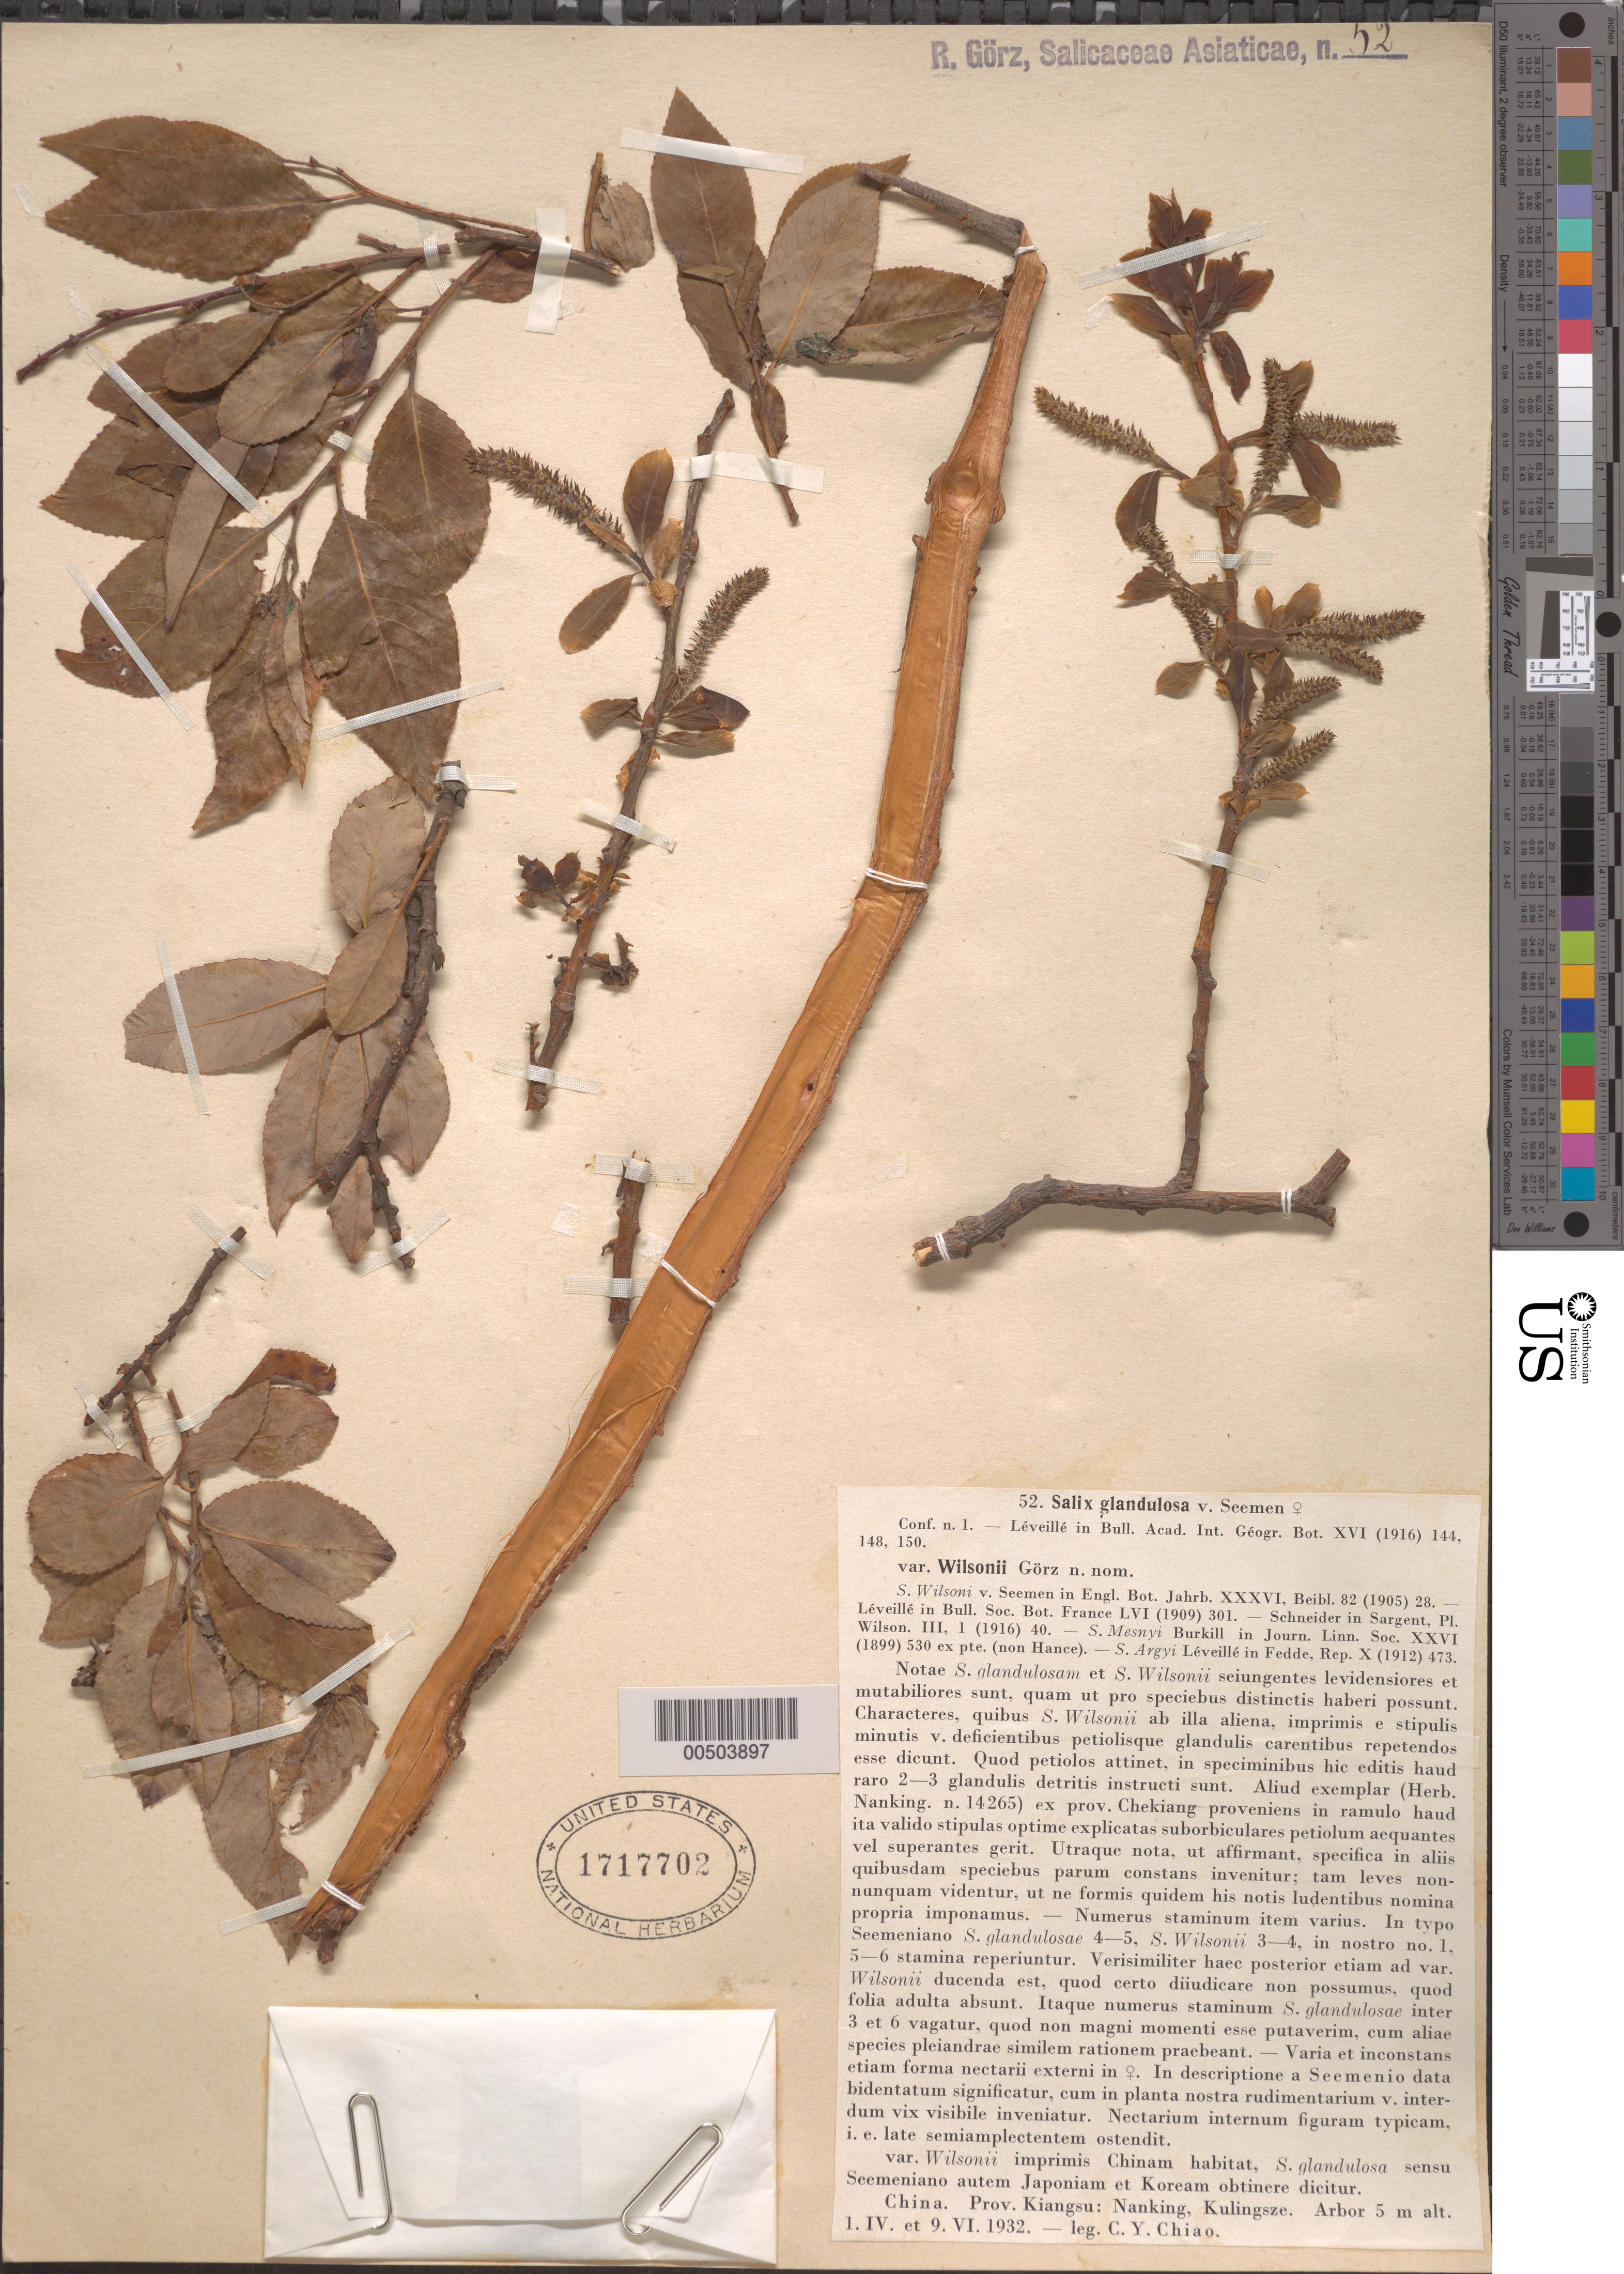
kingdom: Plantae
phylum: Tracheophyta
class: Magnoliopsida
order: Malpighiales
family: Salicaceae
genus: Salix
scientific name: Salix glandulosa var. wilsonii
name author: Goerz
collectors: C. Y. Chiao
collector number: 52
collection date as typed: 01 Apr 1932 to 09 Apr 1932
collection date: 1932-04-01/1932-04-09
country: China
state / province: Jiangsu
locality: Kulingsze, Nanking (Nanjing) District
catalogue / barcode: US 1717702